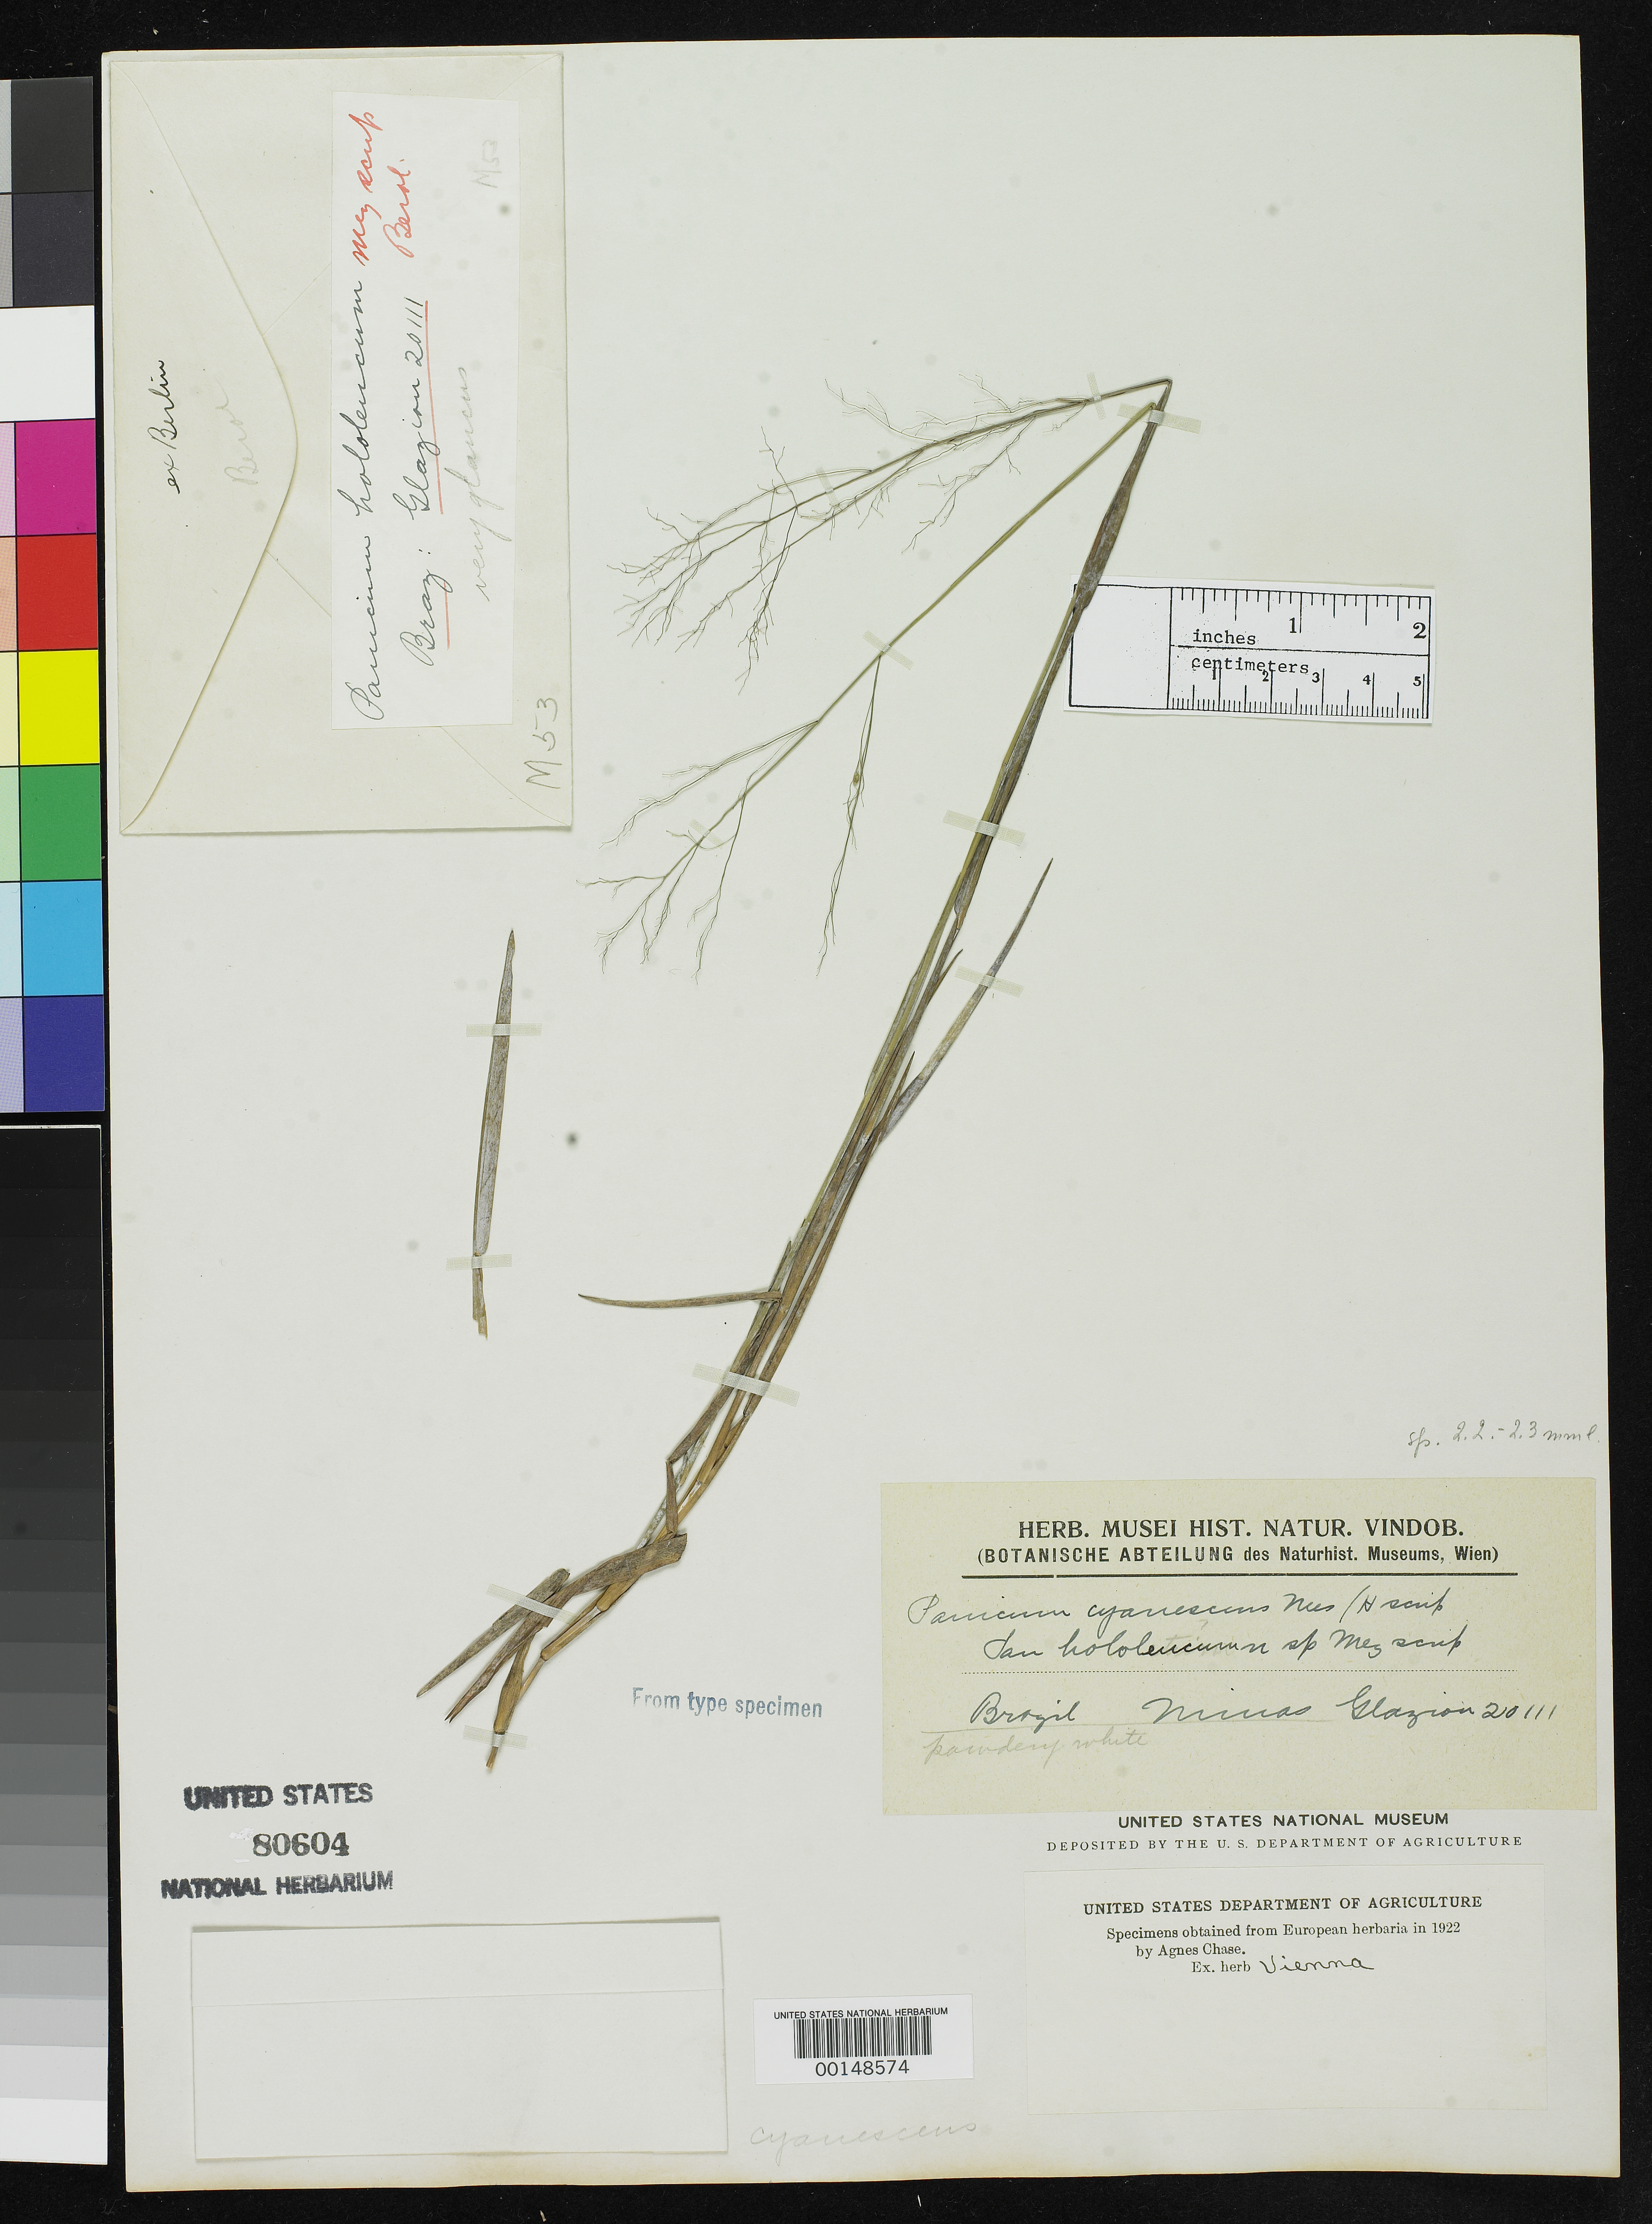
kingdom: Plantae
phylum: Tracheophyta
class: Liliopsida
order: Poales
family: Poaceae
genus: Panicum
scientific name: Panicum hololeucum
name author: Mez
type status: Type Fragment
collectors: A. F. M. Glaziou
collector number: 20111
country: Brazil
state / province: Minas Gerais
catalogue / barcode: US 80604